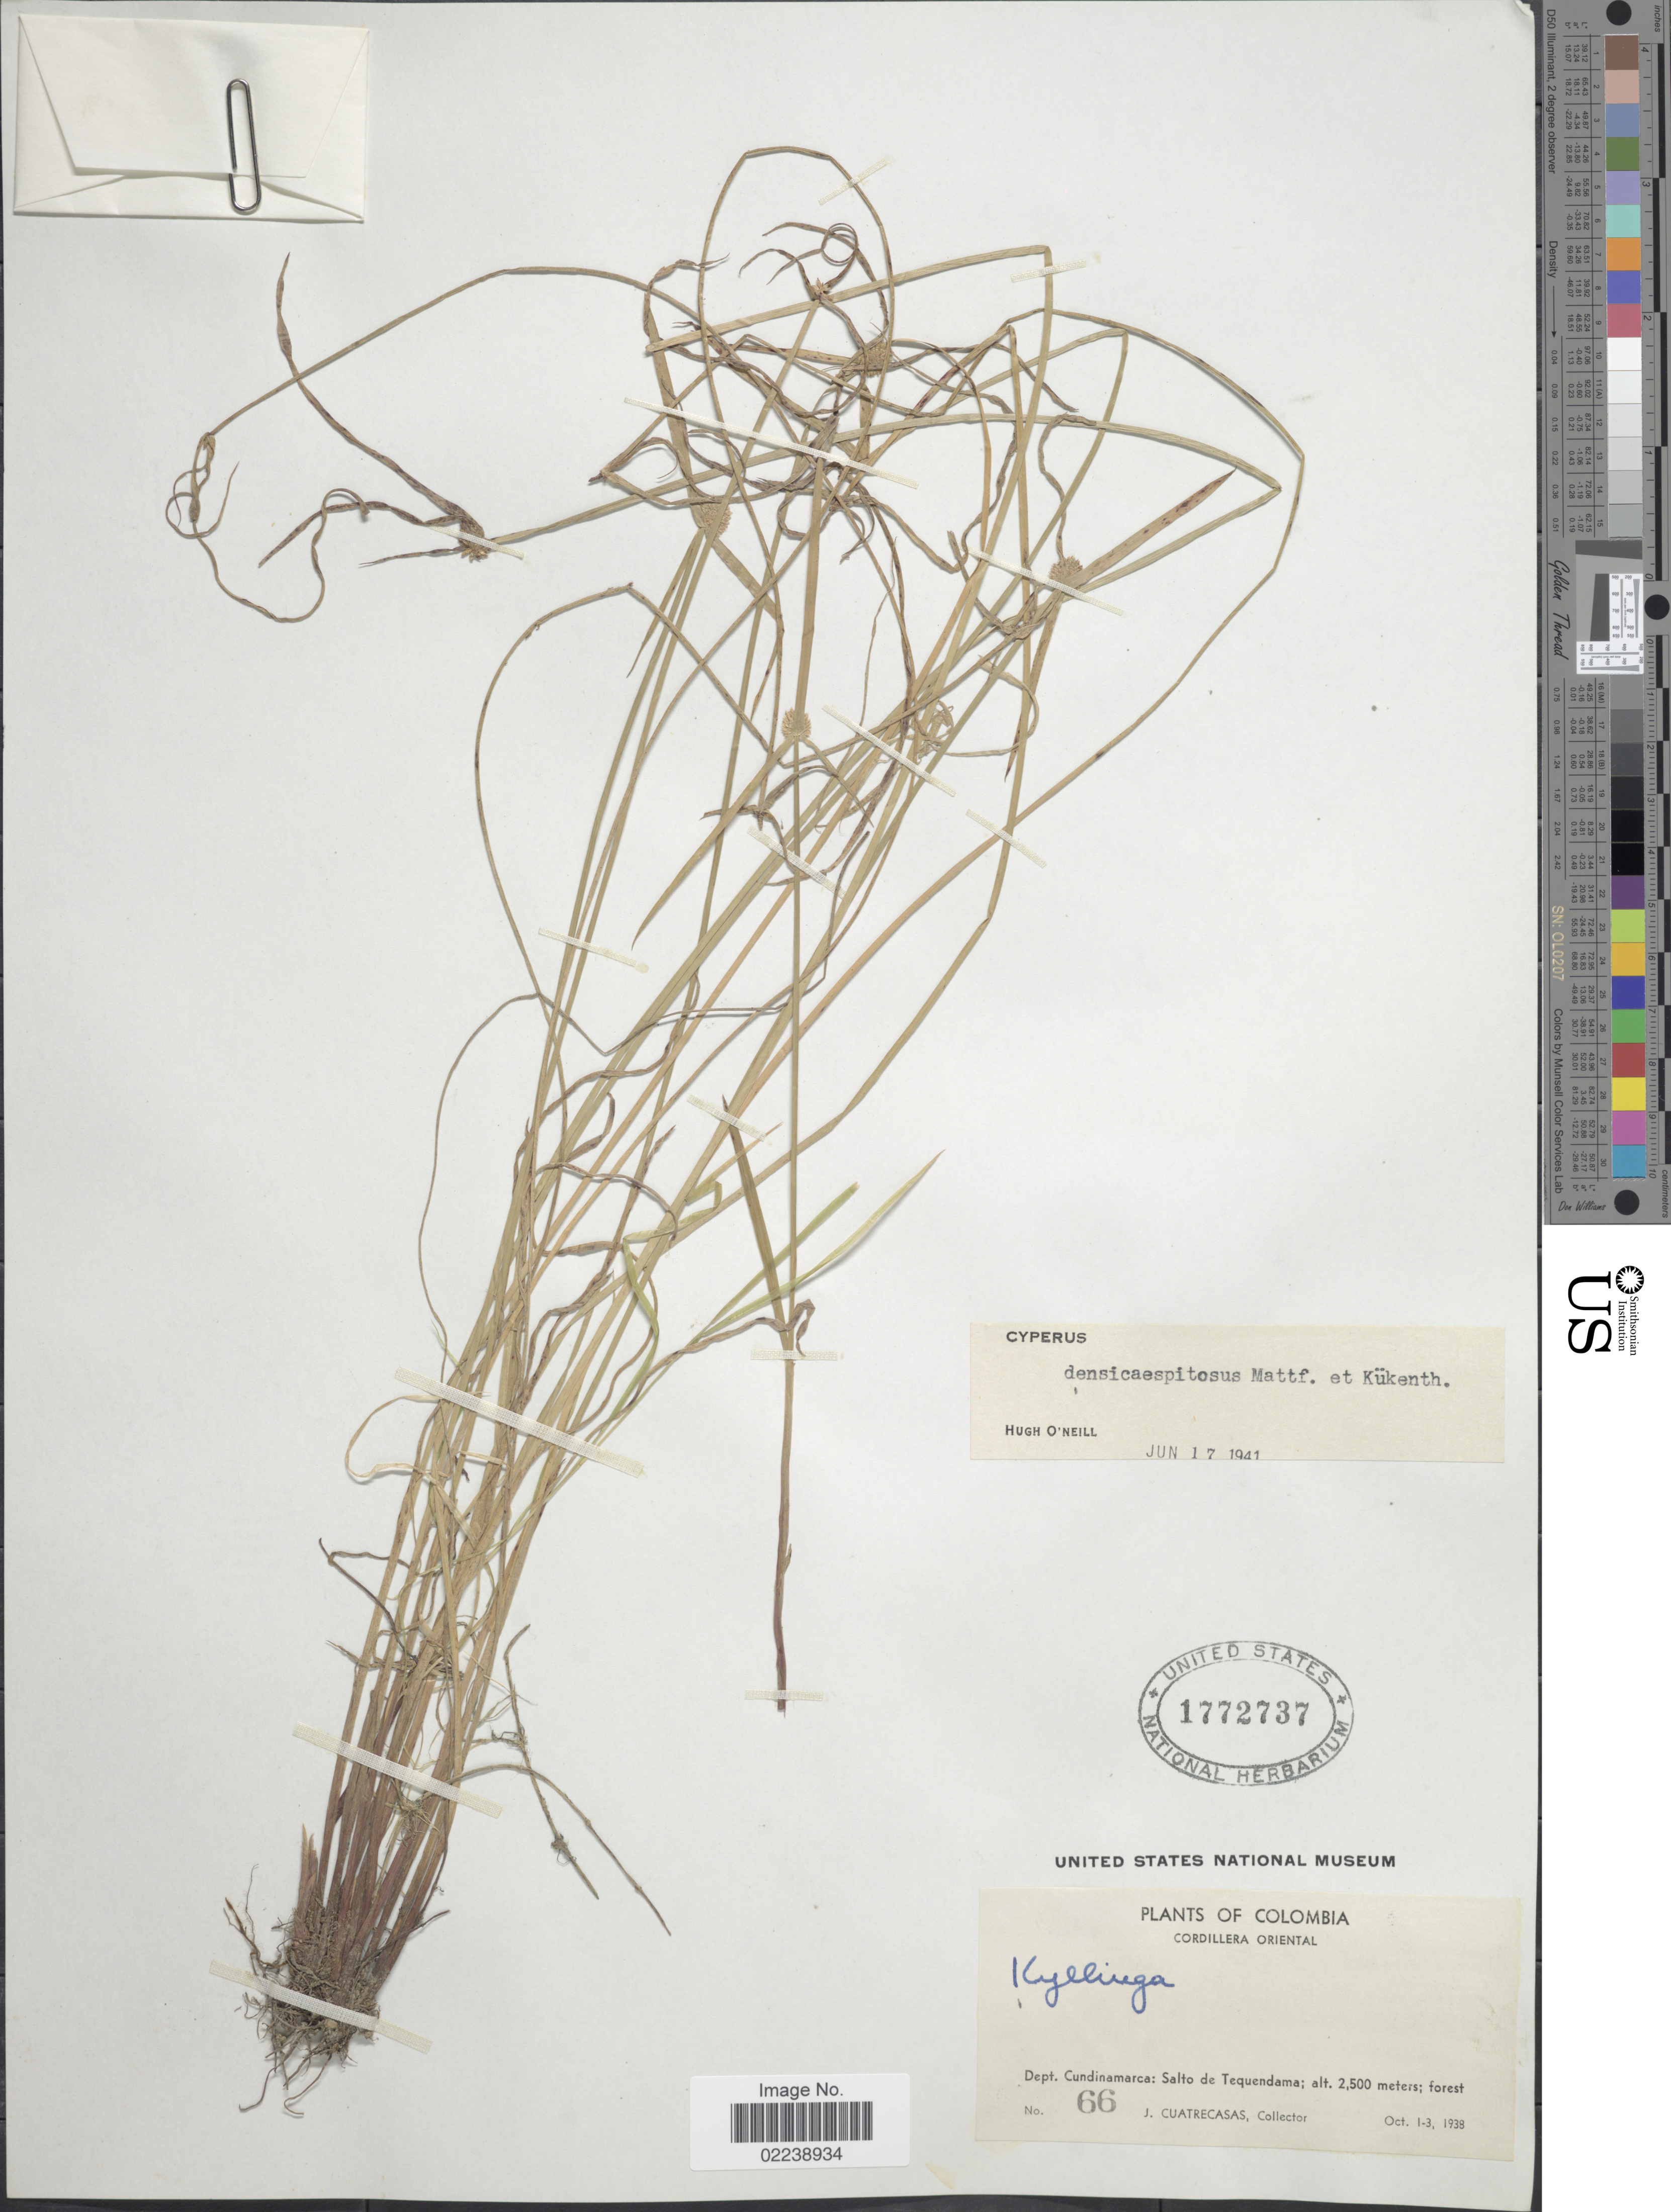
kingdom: Plantae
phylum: Tracheophyta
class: Liliopsida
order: Poales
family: Cyperaceae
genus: Cyperus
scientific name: Cyperus hortensis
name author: (Salzm. ex Steud.) Dorr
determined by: Strong, M. T., (US), Smithsonian Institution - National Museum of Natural History (UNITED STATES)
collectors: J. Cuatrecasas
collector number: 66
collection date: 1938-10-01/1938-10-03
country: Colombia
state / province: Cundinamarca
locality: Cordillera Oriental, Salto de Tequendama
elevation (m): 2500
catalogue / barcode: US 1772737